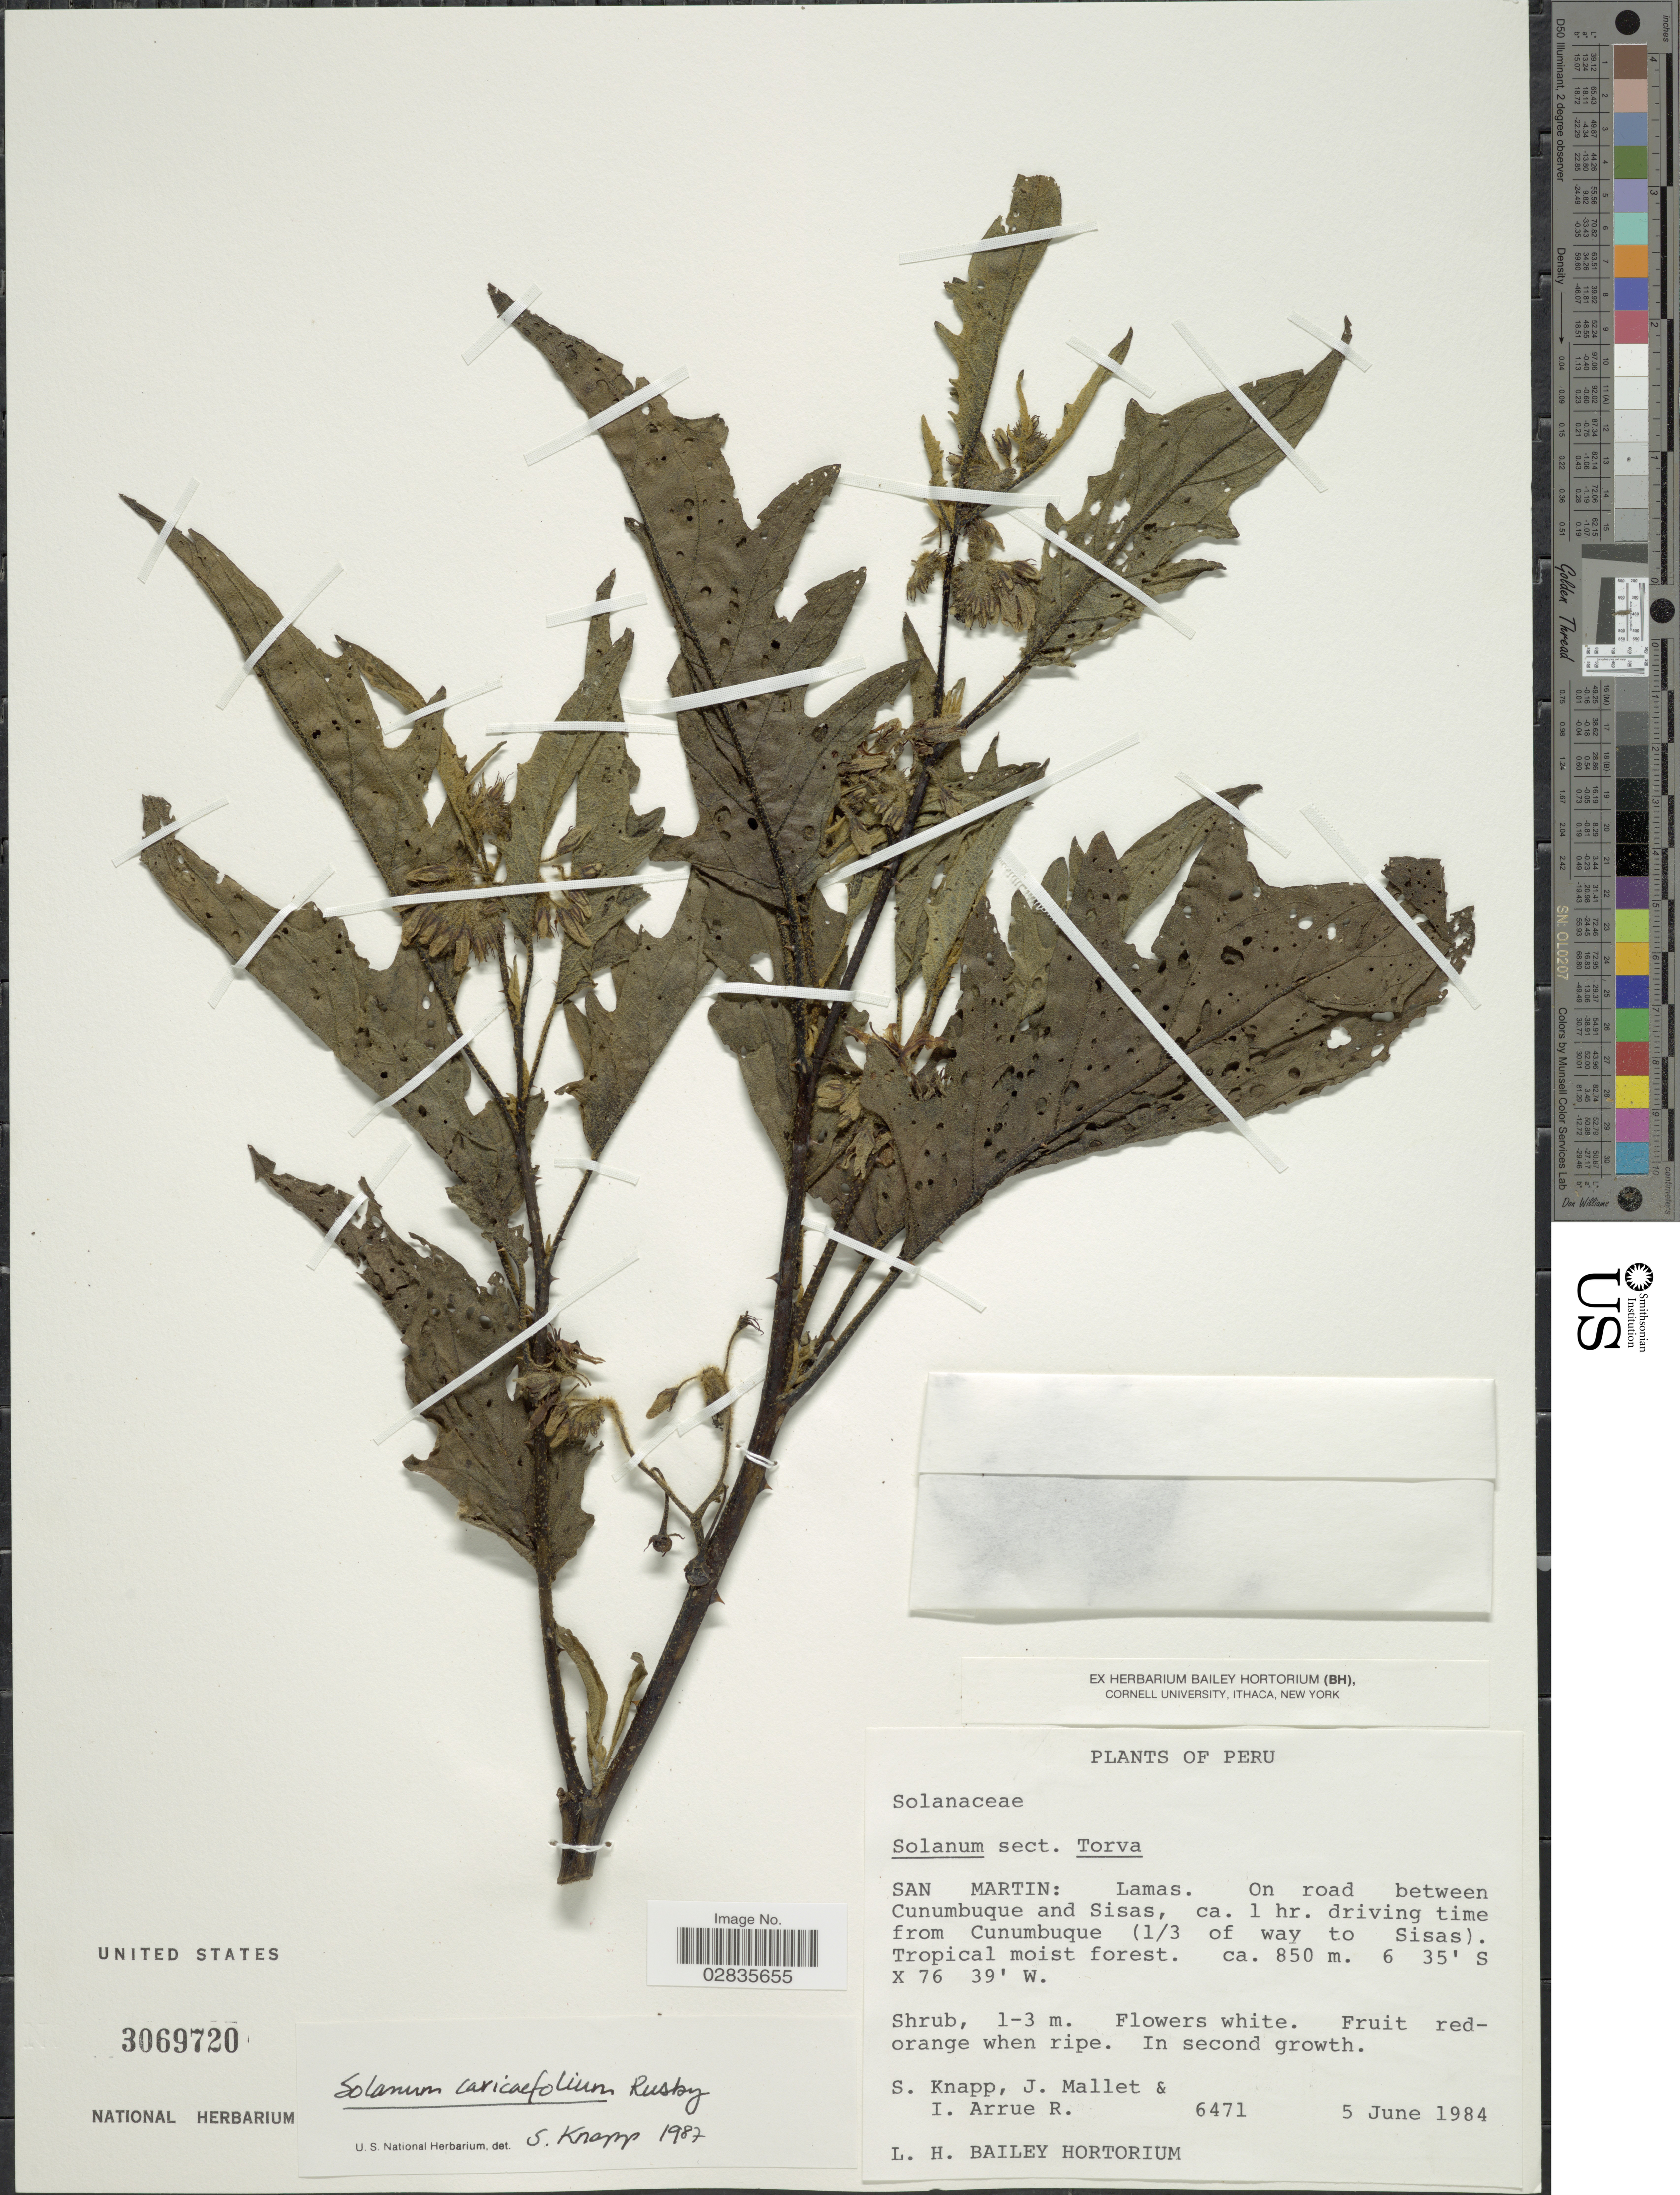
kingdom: Plantae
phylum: Tracheophyta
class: Magnoliopsida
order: Solanales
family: Solanaceae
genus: Solanum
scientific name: Solanum caricaefolium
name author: Rusby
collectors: S. Knapp, J. Mallet & I. Arrue R.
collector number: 6471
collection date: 1984-06-05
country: Peru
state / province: San Martín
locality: Lamas, on road between Cunumbuque and Sisas, ca. 1 hr. driving time from Cunumbuque (1/3 of way to Sisas).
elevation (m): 850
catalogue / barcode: US 3069720